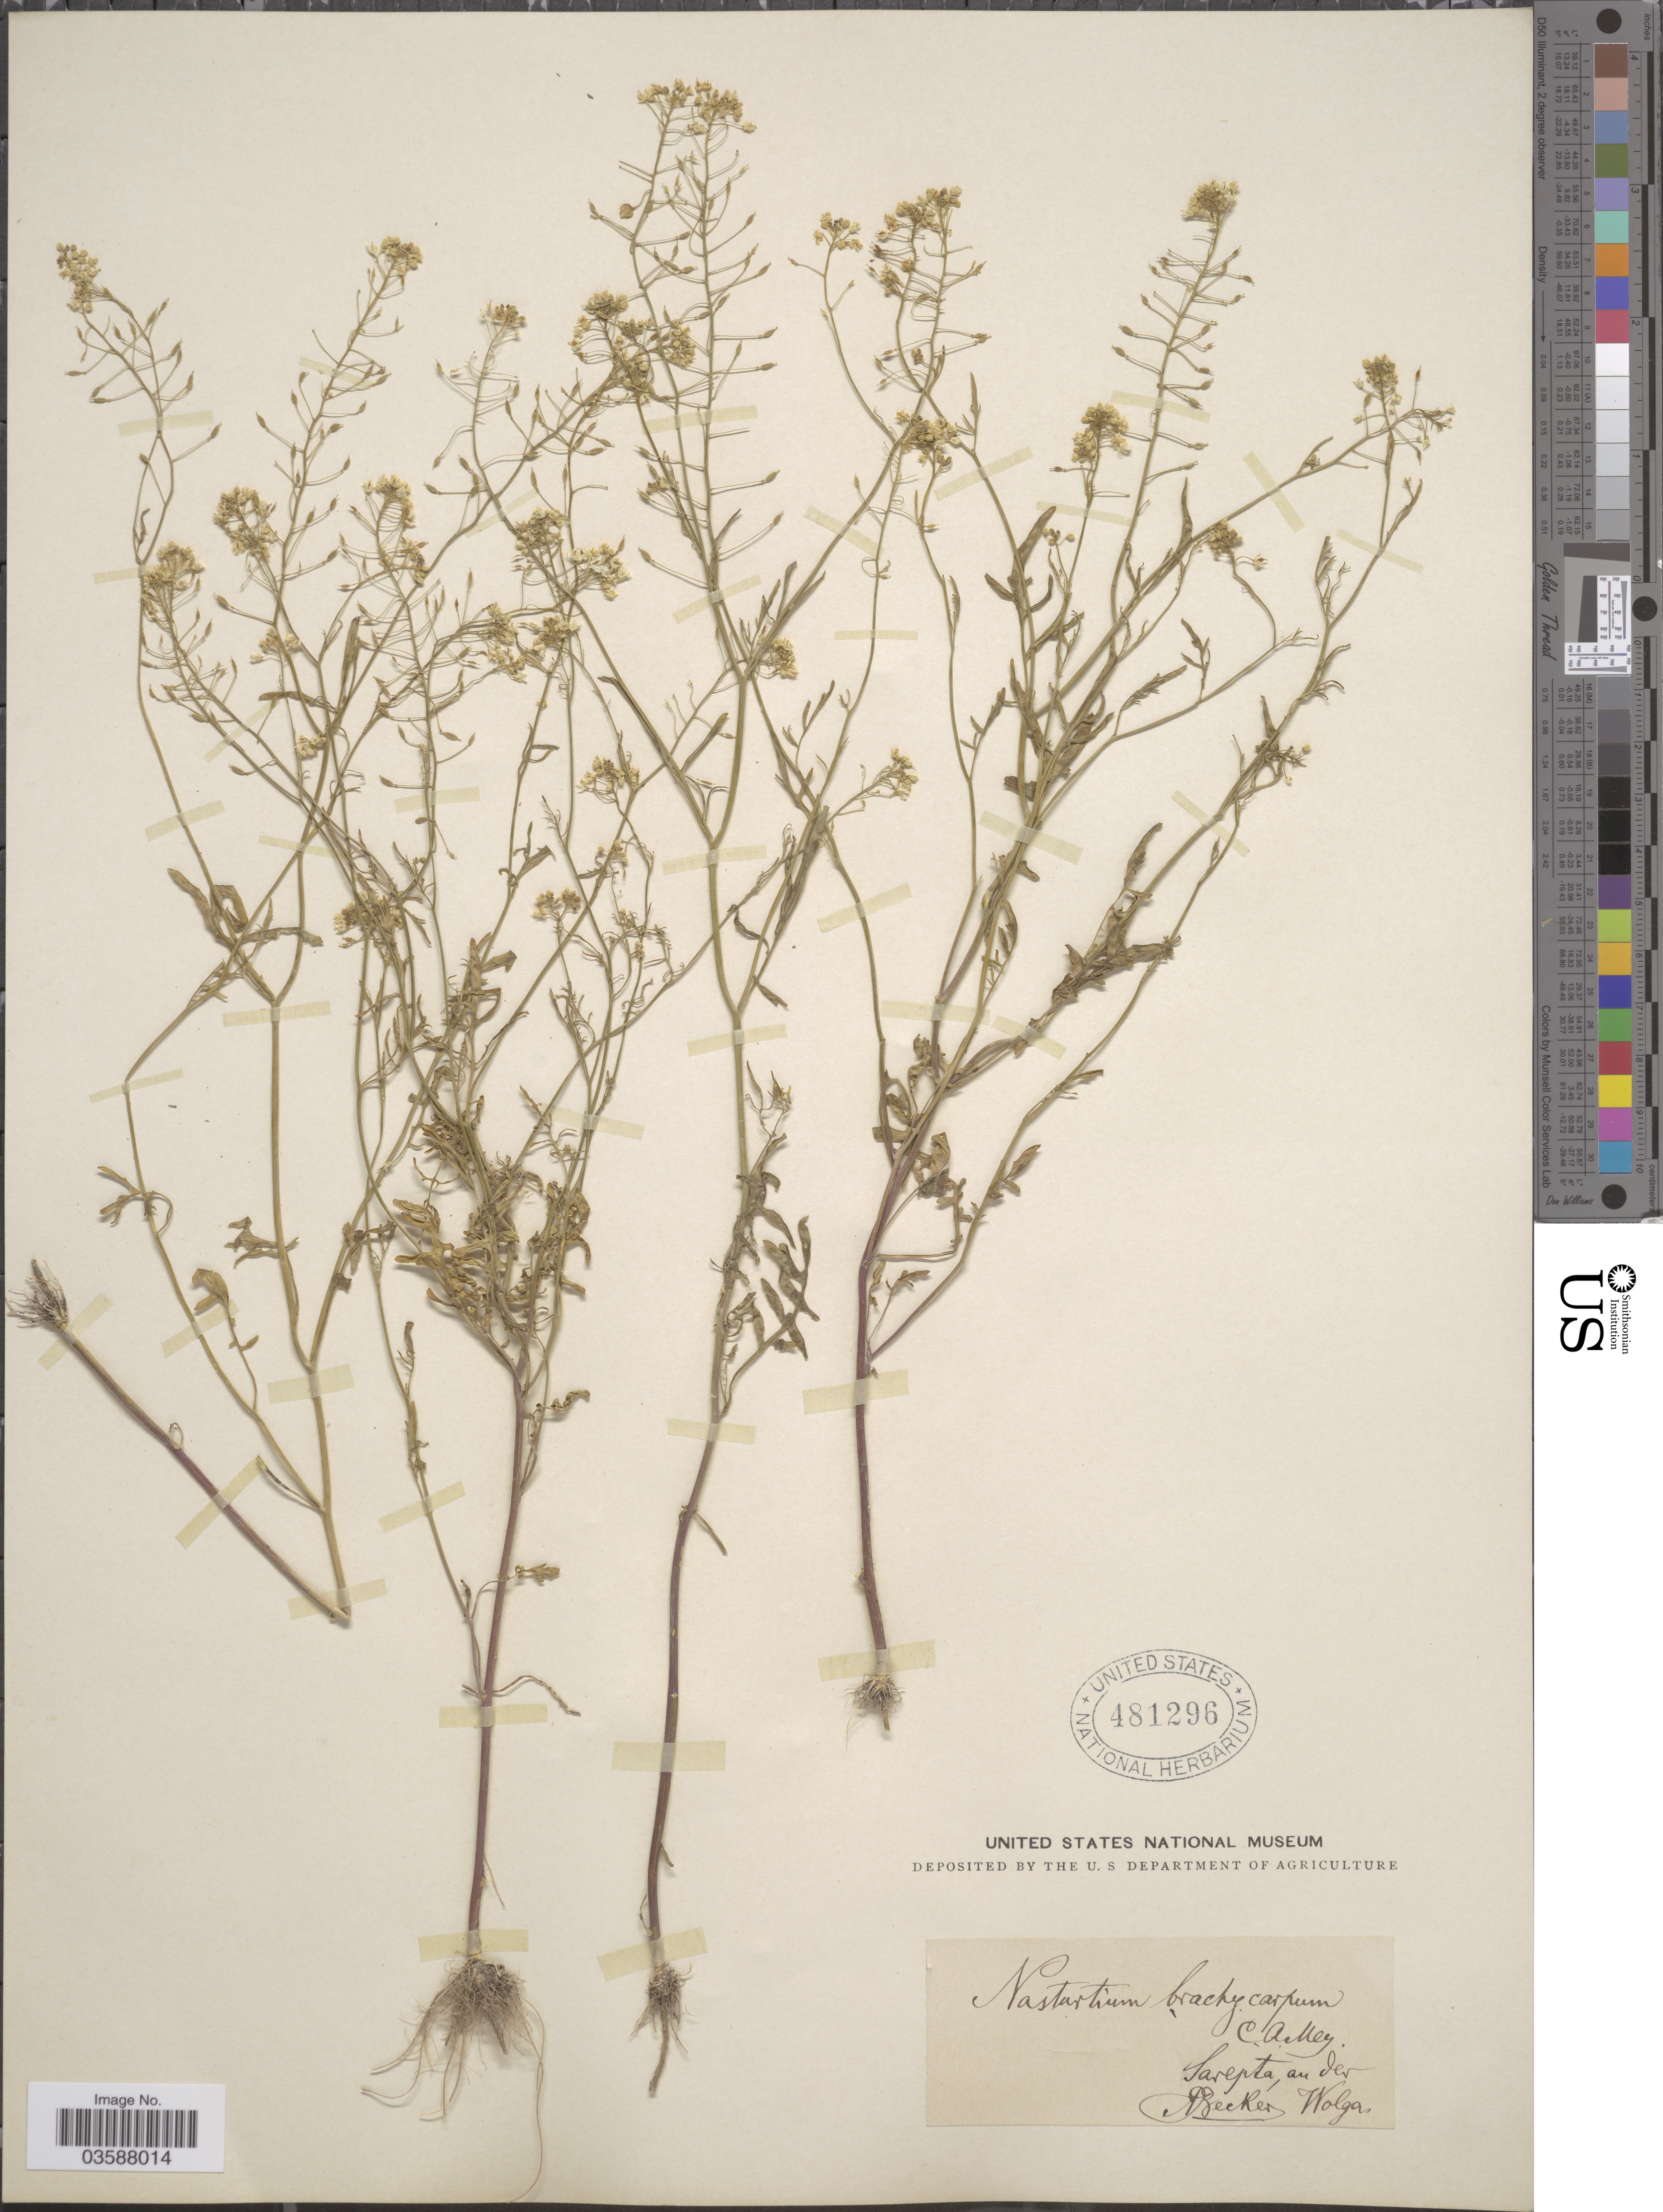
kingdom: Plantae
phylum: Tracheophyta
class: Magnoliopsida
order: Brassicales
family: Brassicaceae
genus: Rorippa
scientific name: Rorippa brachycarpa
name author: (C.A. Mey.) Hayek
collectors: A. Becker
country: Russian Federation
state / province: Volgograd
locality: Sarepta, an der Wolga.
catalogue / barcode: US 481296